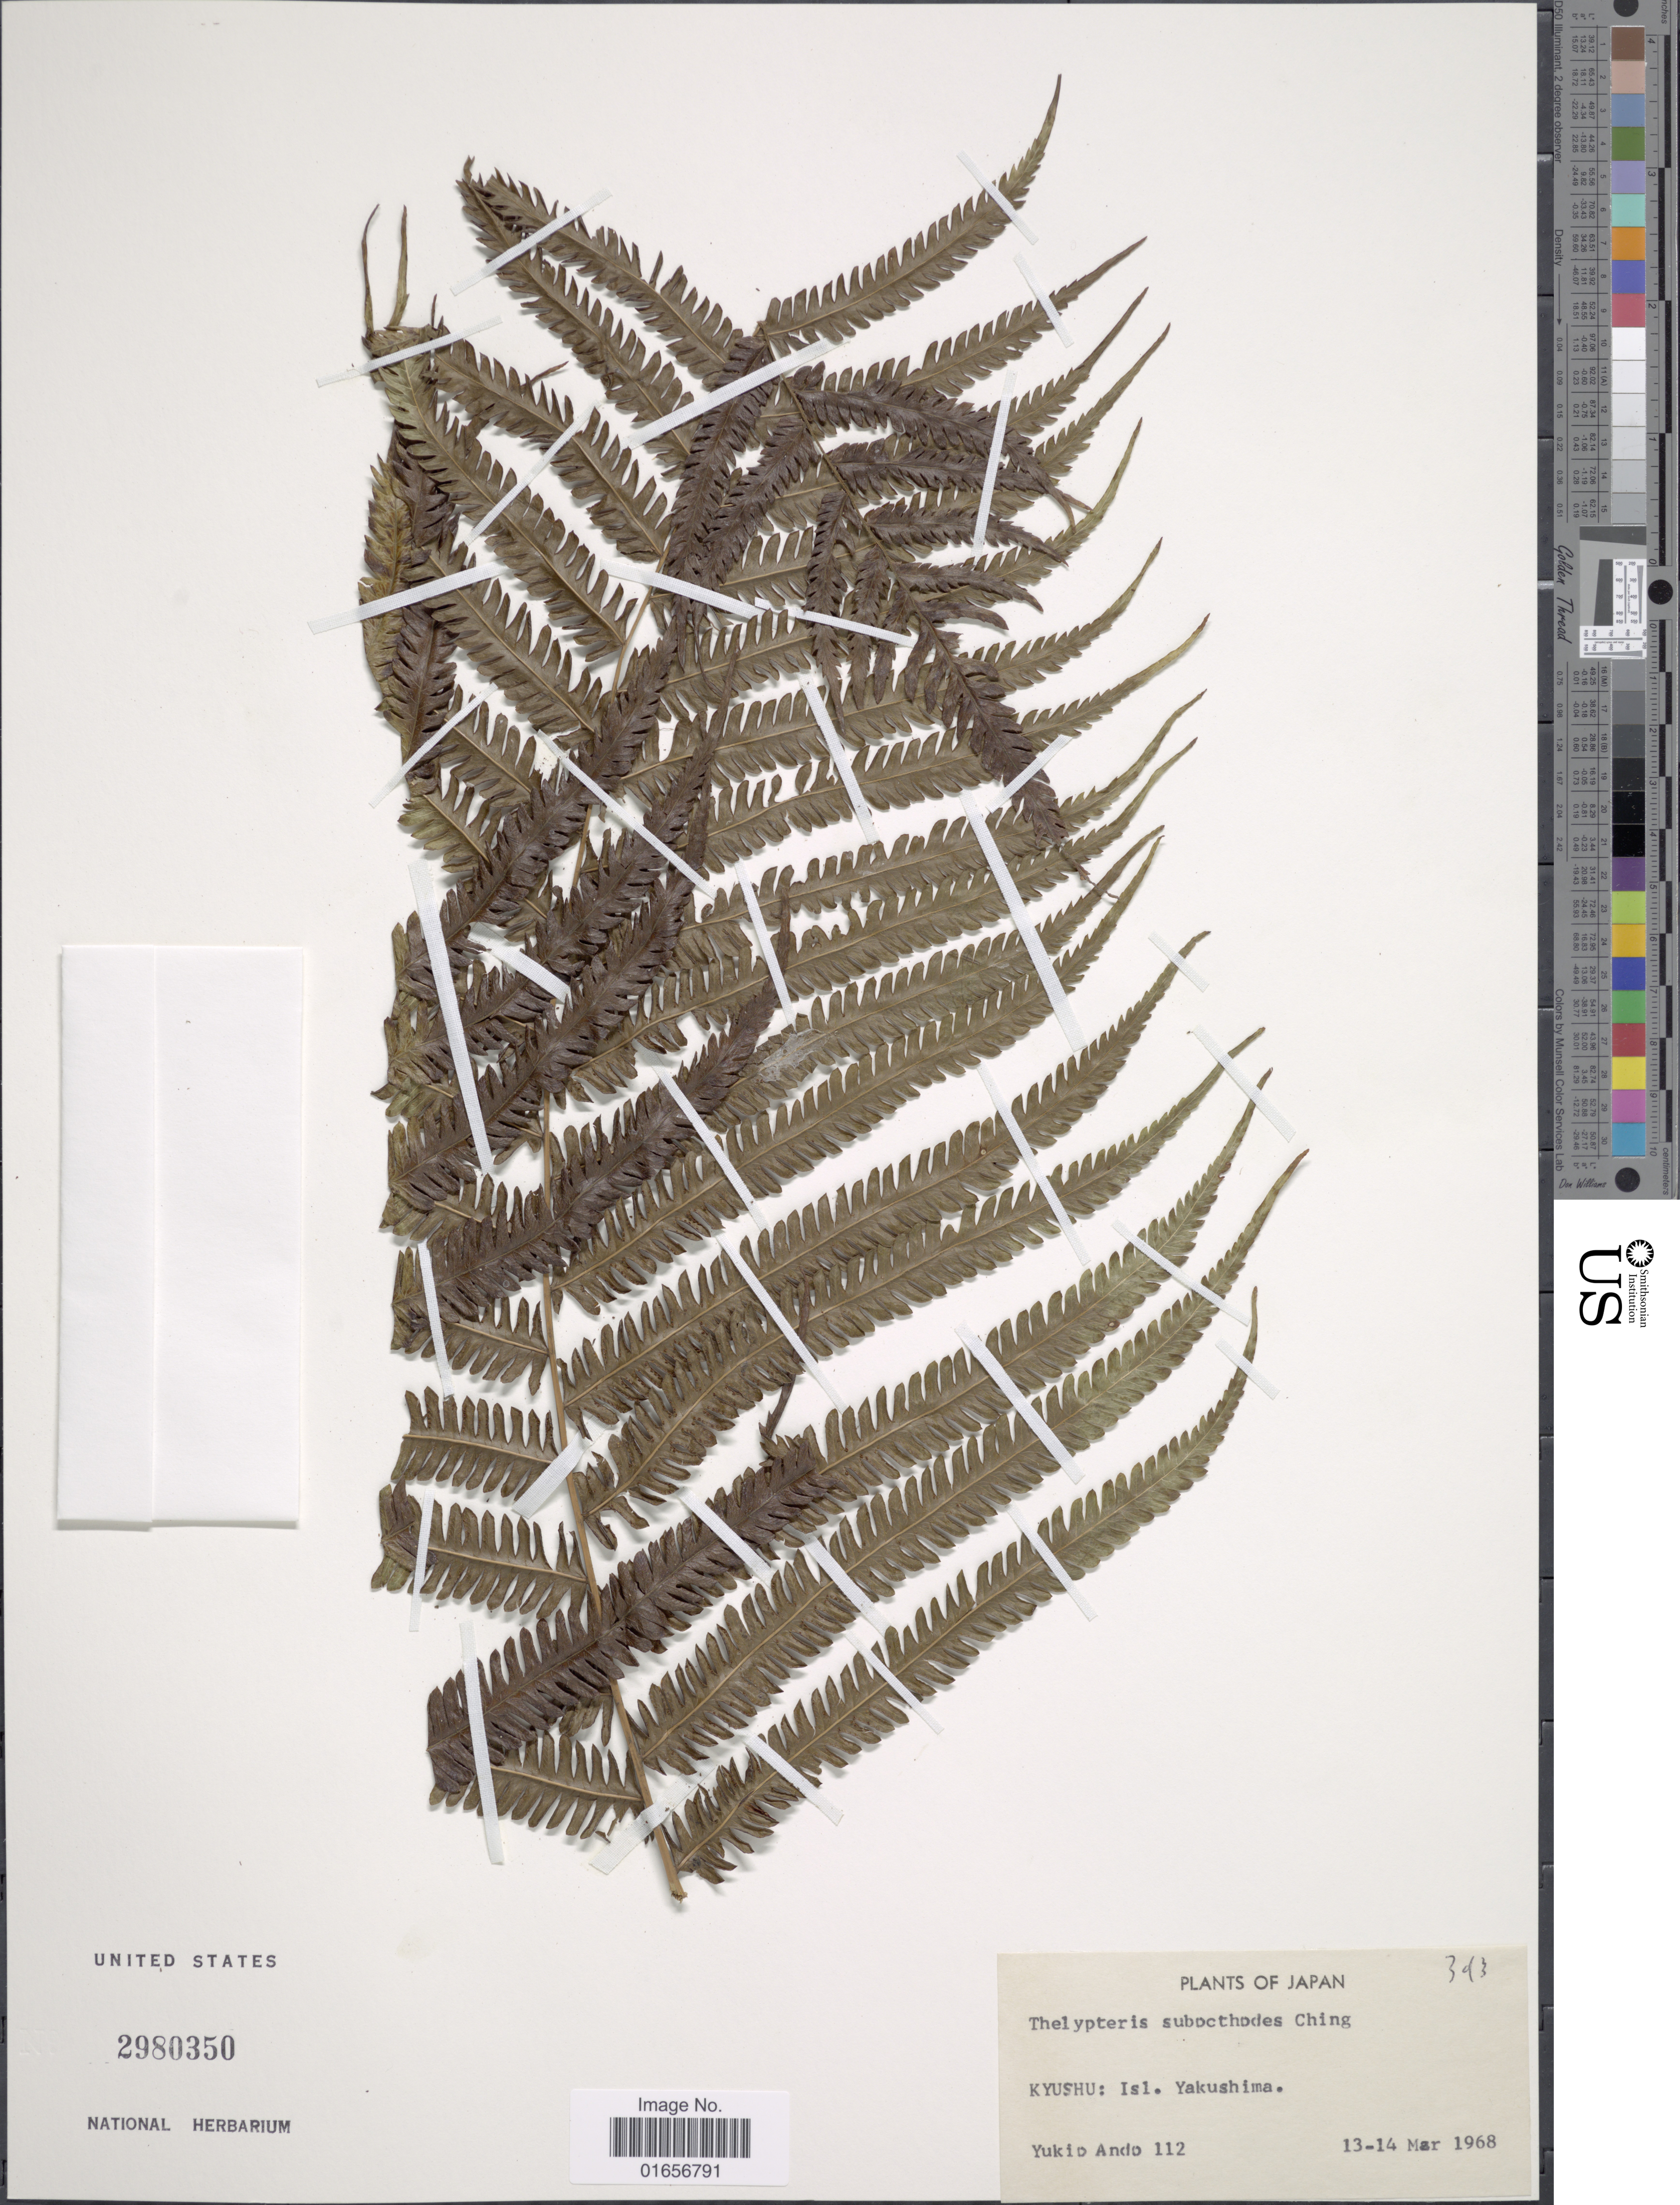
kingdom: Plantae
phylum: Tracheophyta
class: Polypodiopsida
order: Polypodiales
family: Thelypteridaceae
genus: Pseudocyclosorus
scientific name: Pseudocyclosorus subochthodes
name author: (Ching) Ching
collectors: Y. Ando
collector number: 112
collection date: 1968-03-13/1968-03-14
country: Japan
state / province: Kagosima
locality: Kyushu: Isl. Yakushima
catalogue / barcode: US 2980350